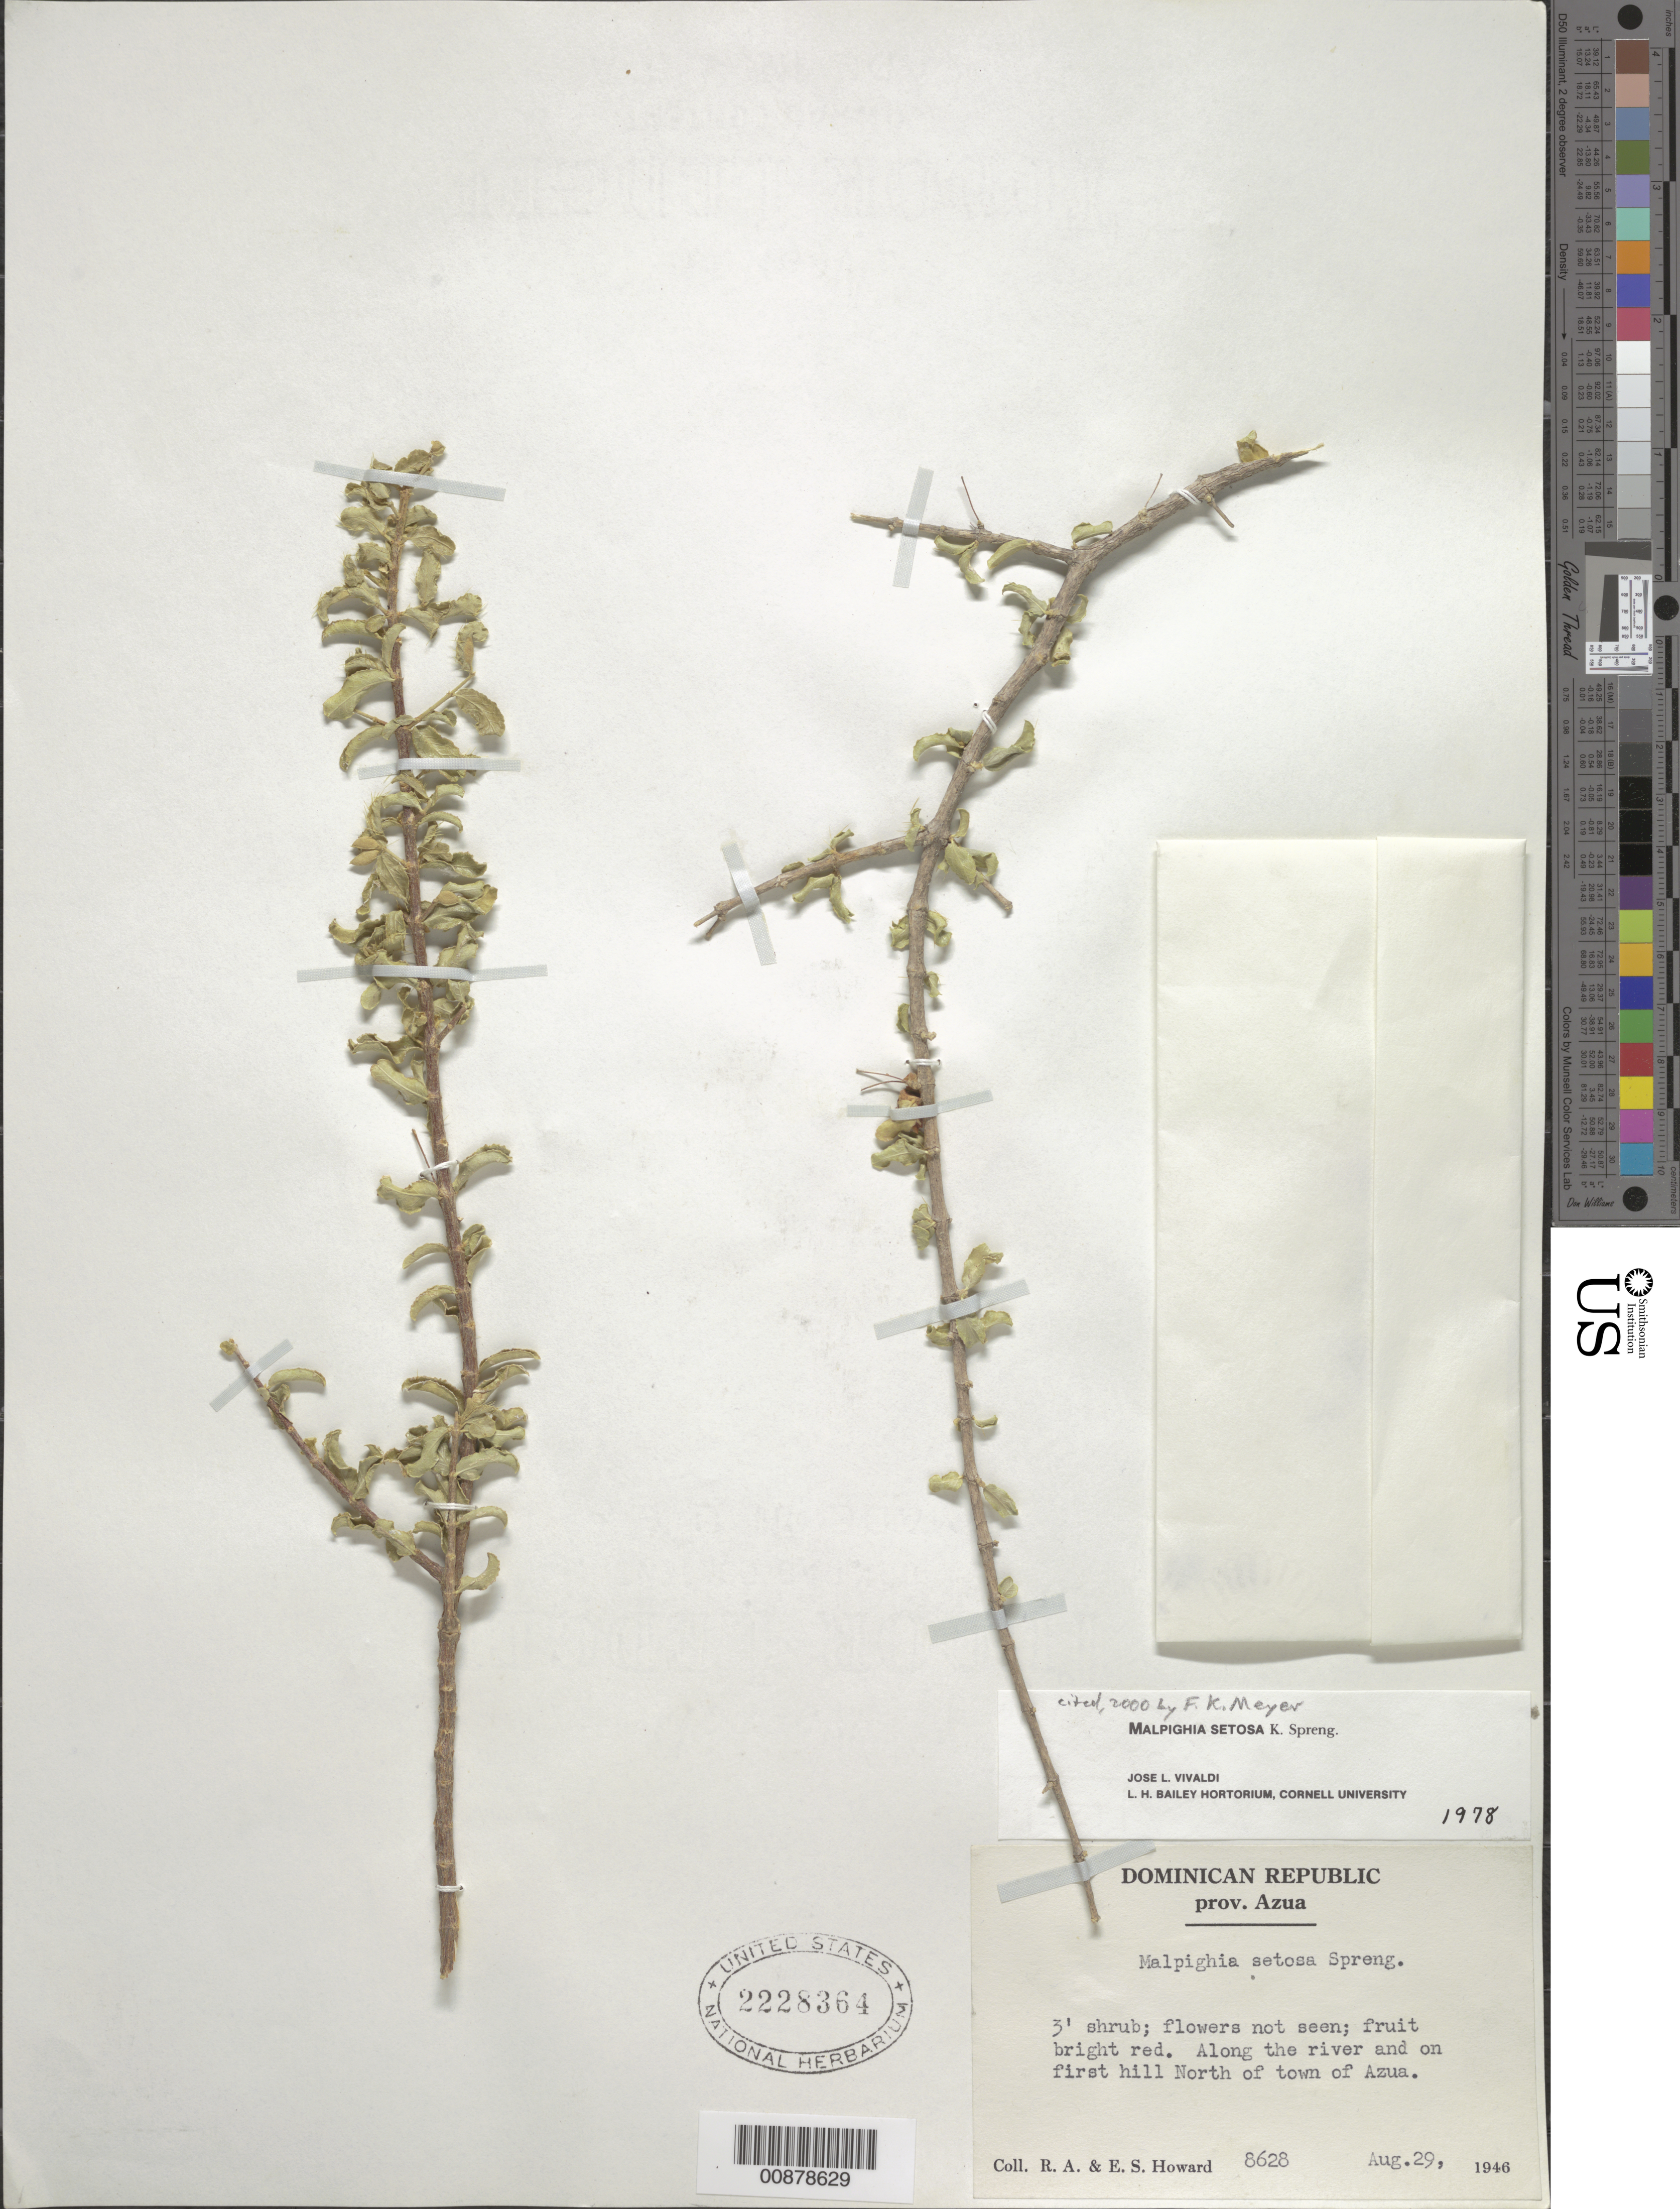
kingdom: Plantae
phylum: Tracheophyta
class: Magnoliopsida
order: Malpighiales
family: Malpighiaceae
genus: Malpighia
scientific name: Malpighia setosa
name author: Spreng.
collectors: R. A. Howard & E. S. Howard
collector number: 8628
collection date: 1946-08-29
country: Dominican Republic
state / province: Azua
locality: Along the river and on first hill North of town of Azua.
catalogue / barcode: US 2228364